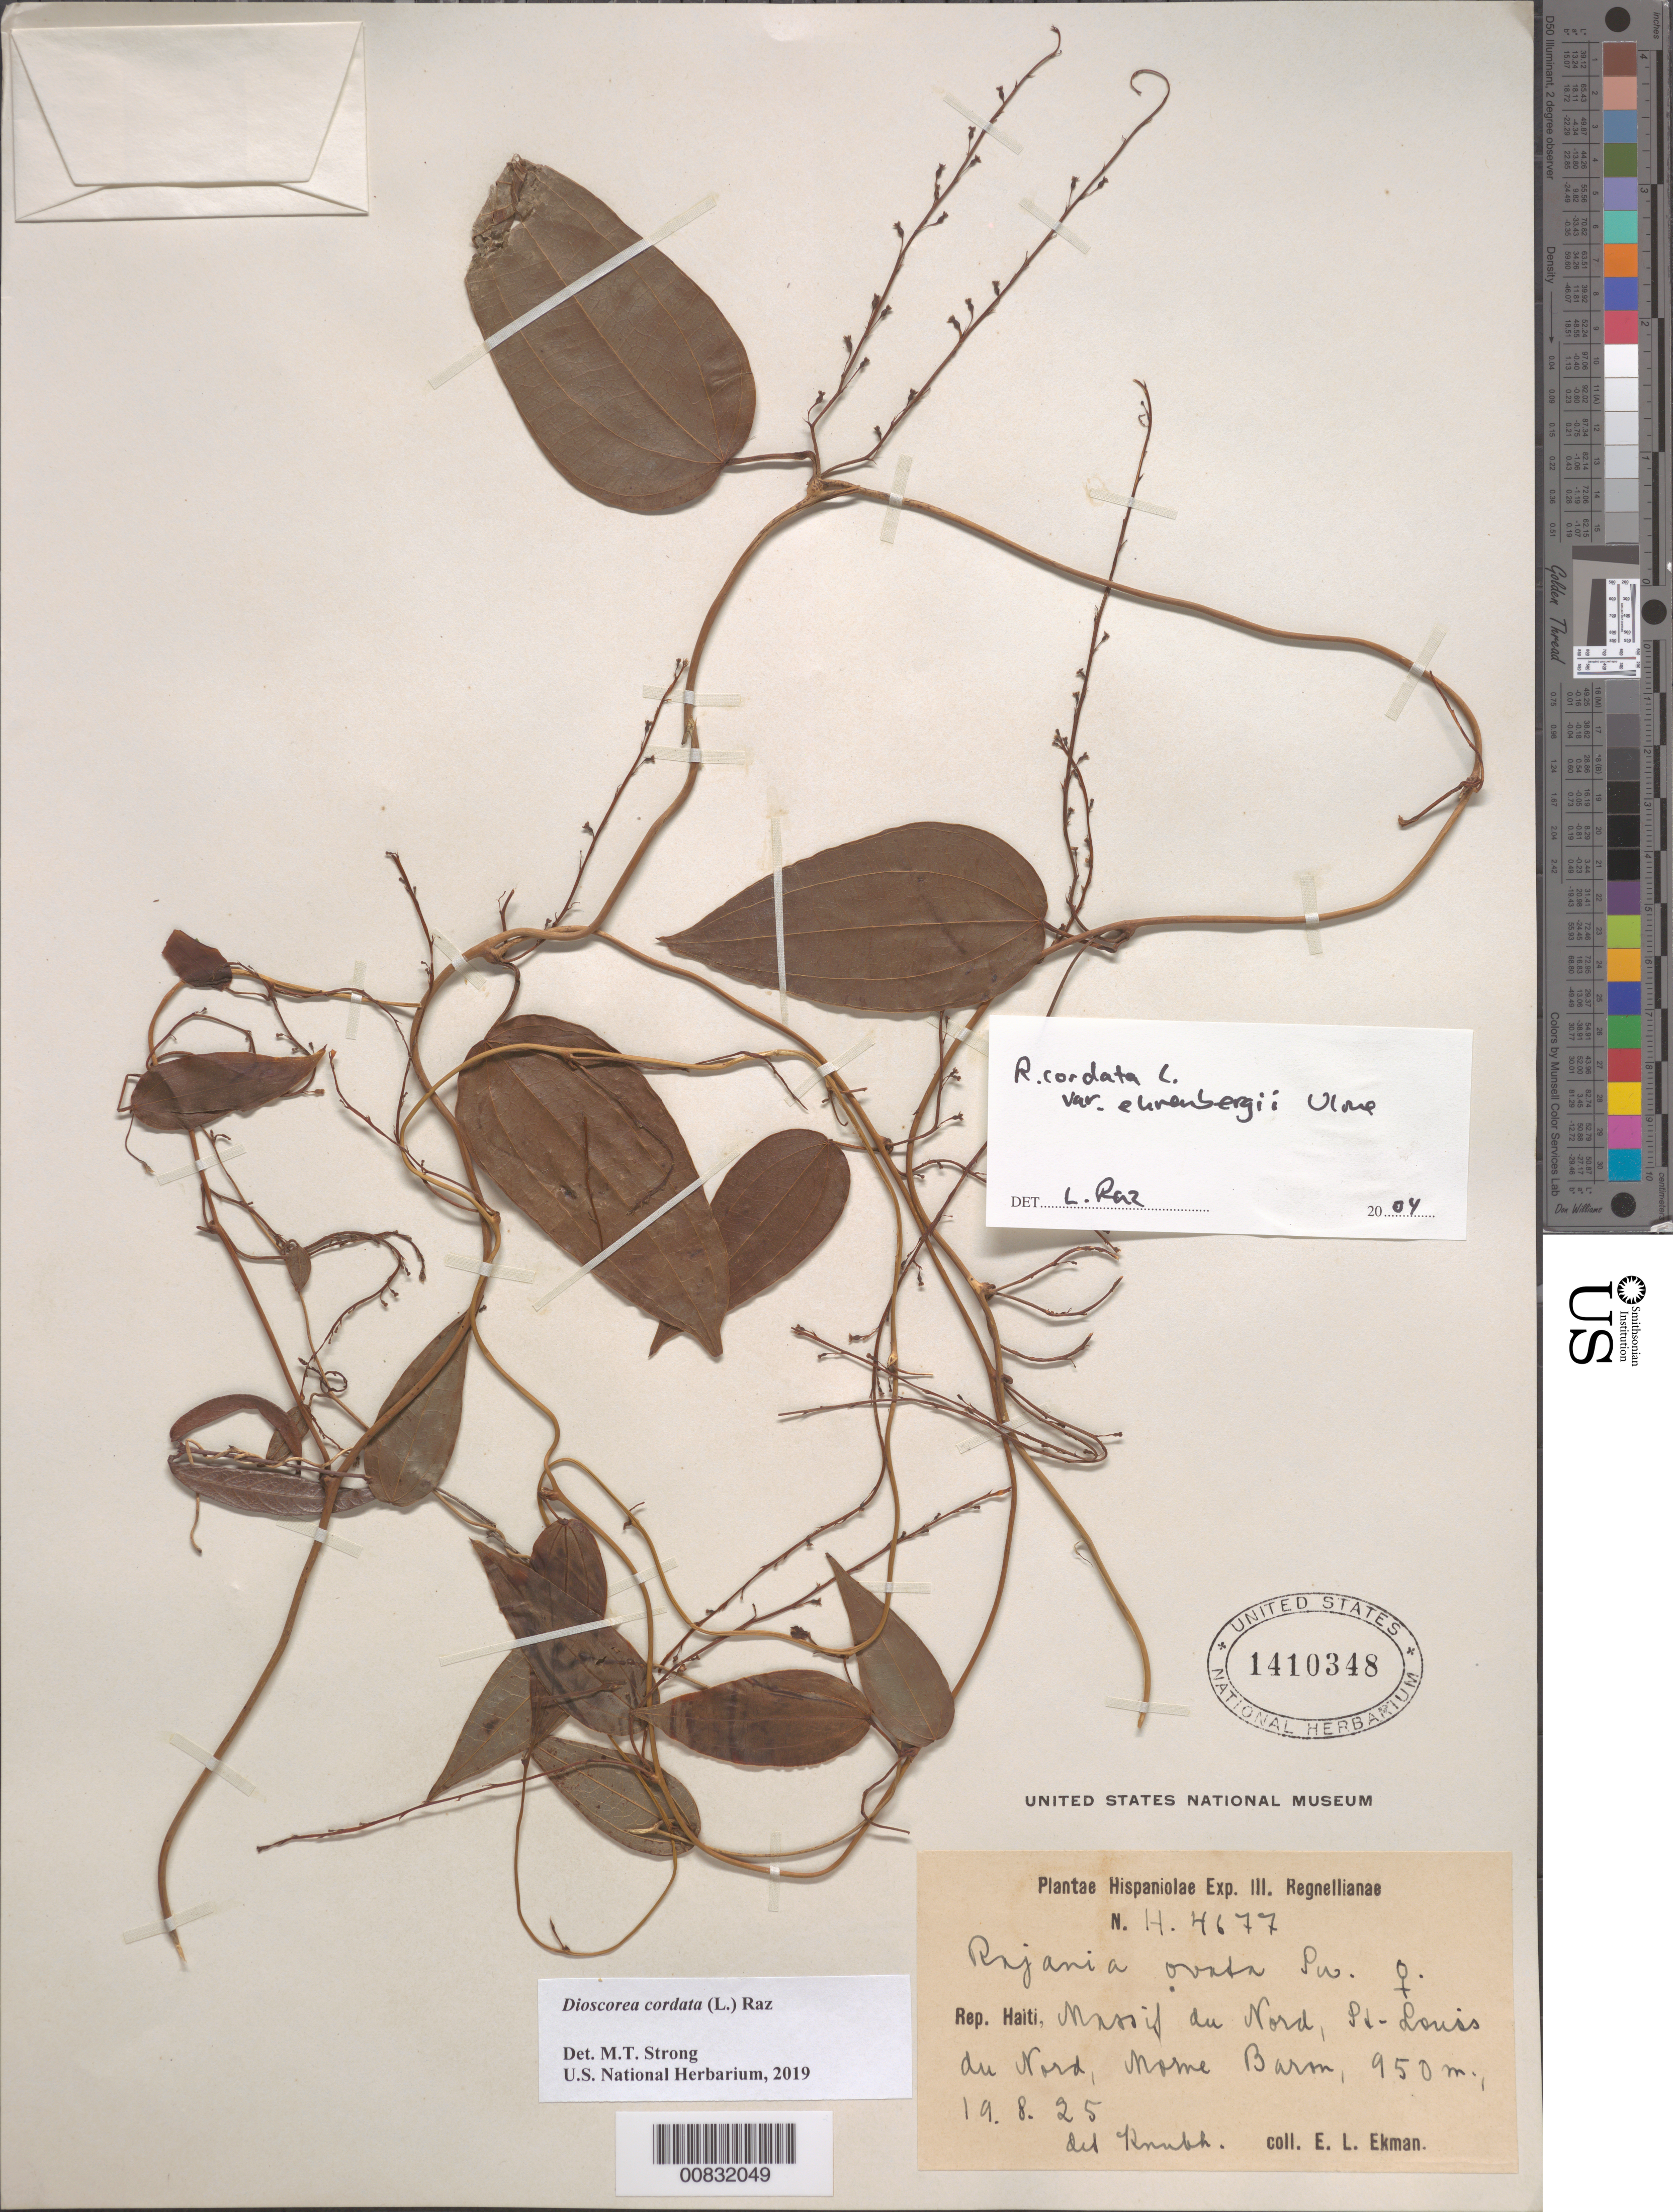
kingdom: Plantae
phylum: Tracheophyta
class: Liliopsida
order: Dioscoreales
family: Dioscoreaceae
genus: Dioscorea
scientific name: Dioscorea cordata var. cordata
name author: (L.) Raz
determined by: Strong, M. T., (US), Smithsonian Institution - National Museum of Natural History (UNITED STATES)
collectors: E. L. Ekman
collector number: H 4677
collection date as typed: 19 Aug 1925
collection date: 1925-08-19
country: Haiti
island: Hispaniola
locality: Massif du Nord, St-Louis du Nord, Morne Baron.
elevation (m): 950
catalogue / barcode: US 1410348